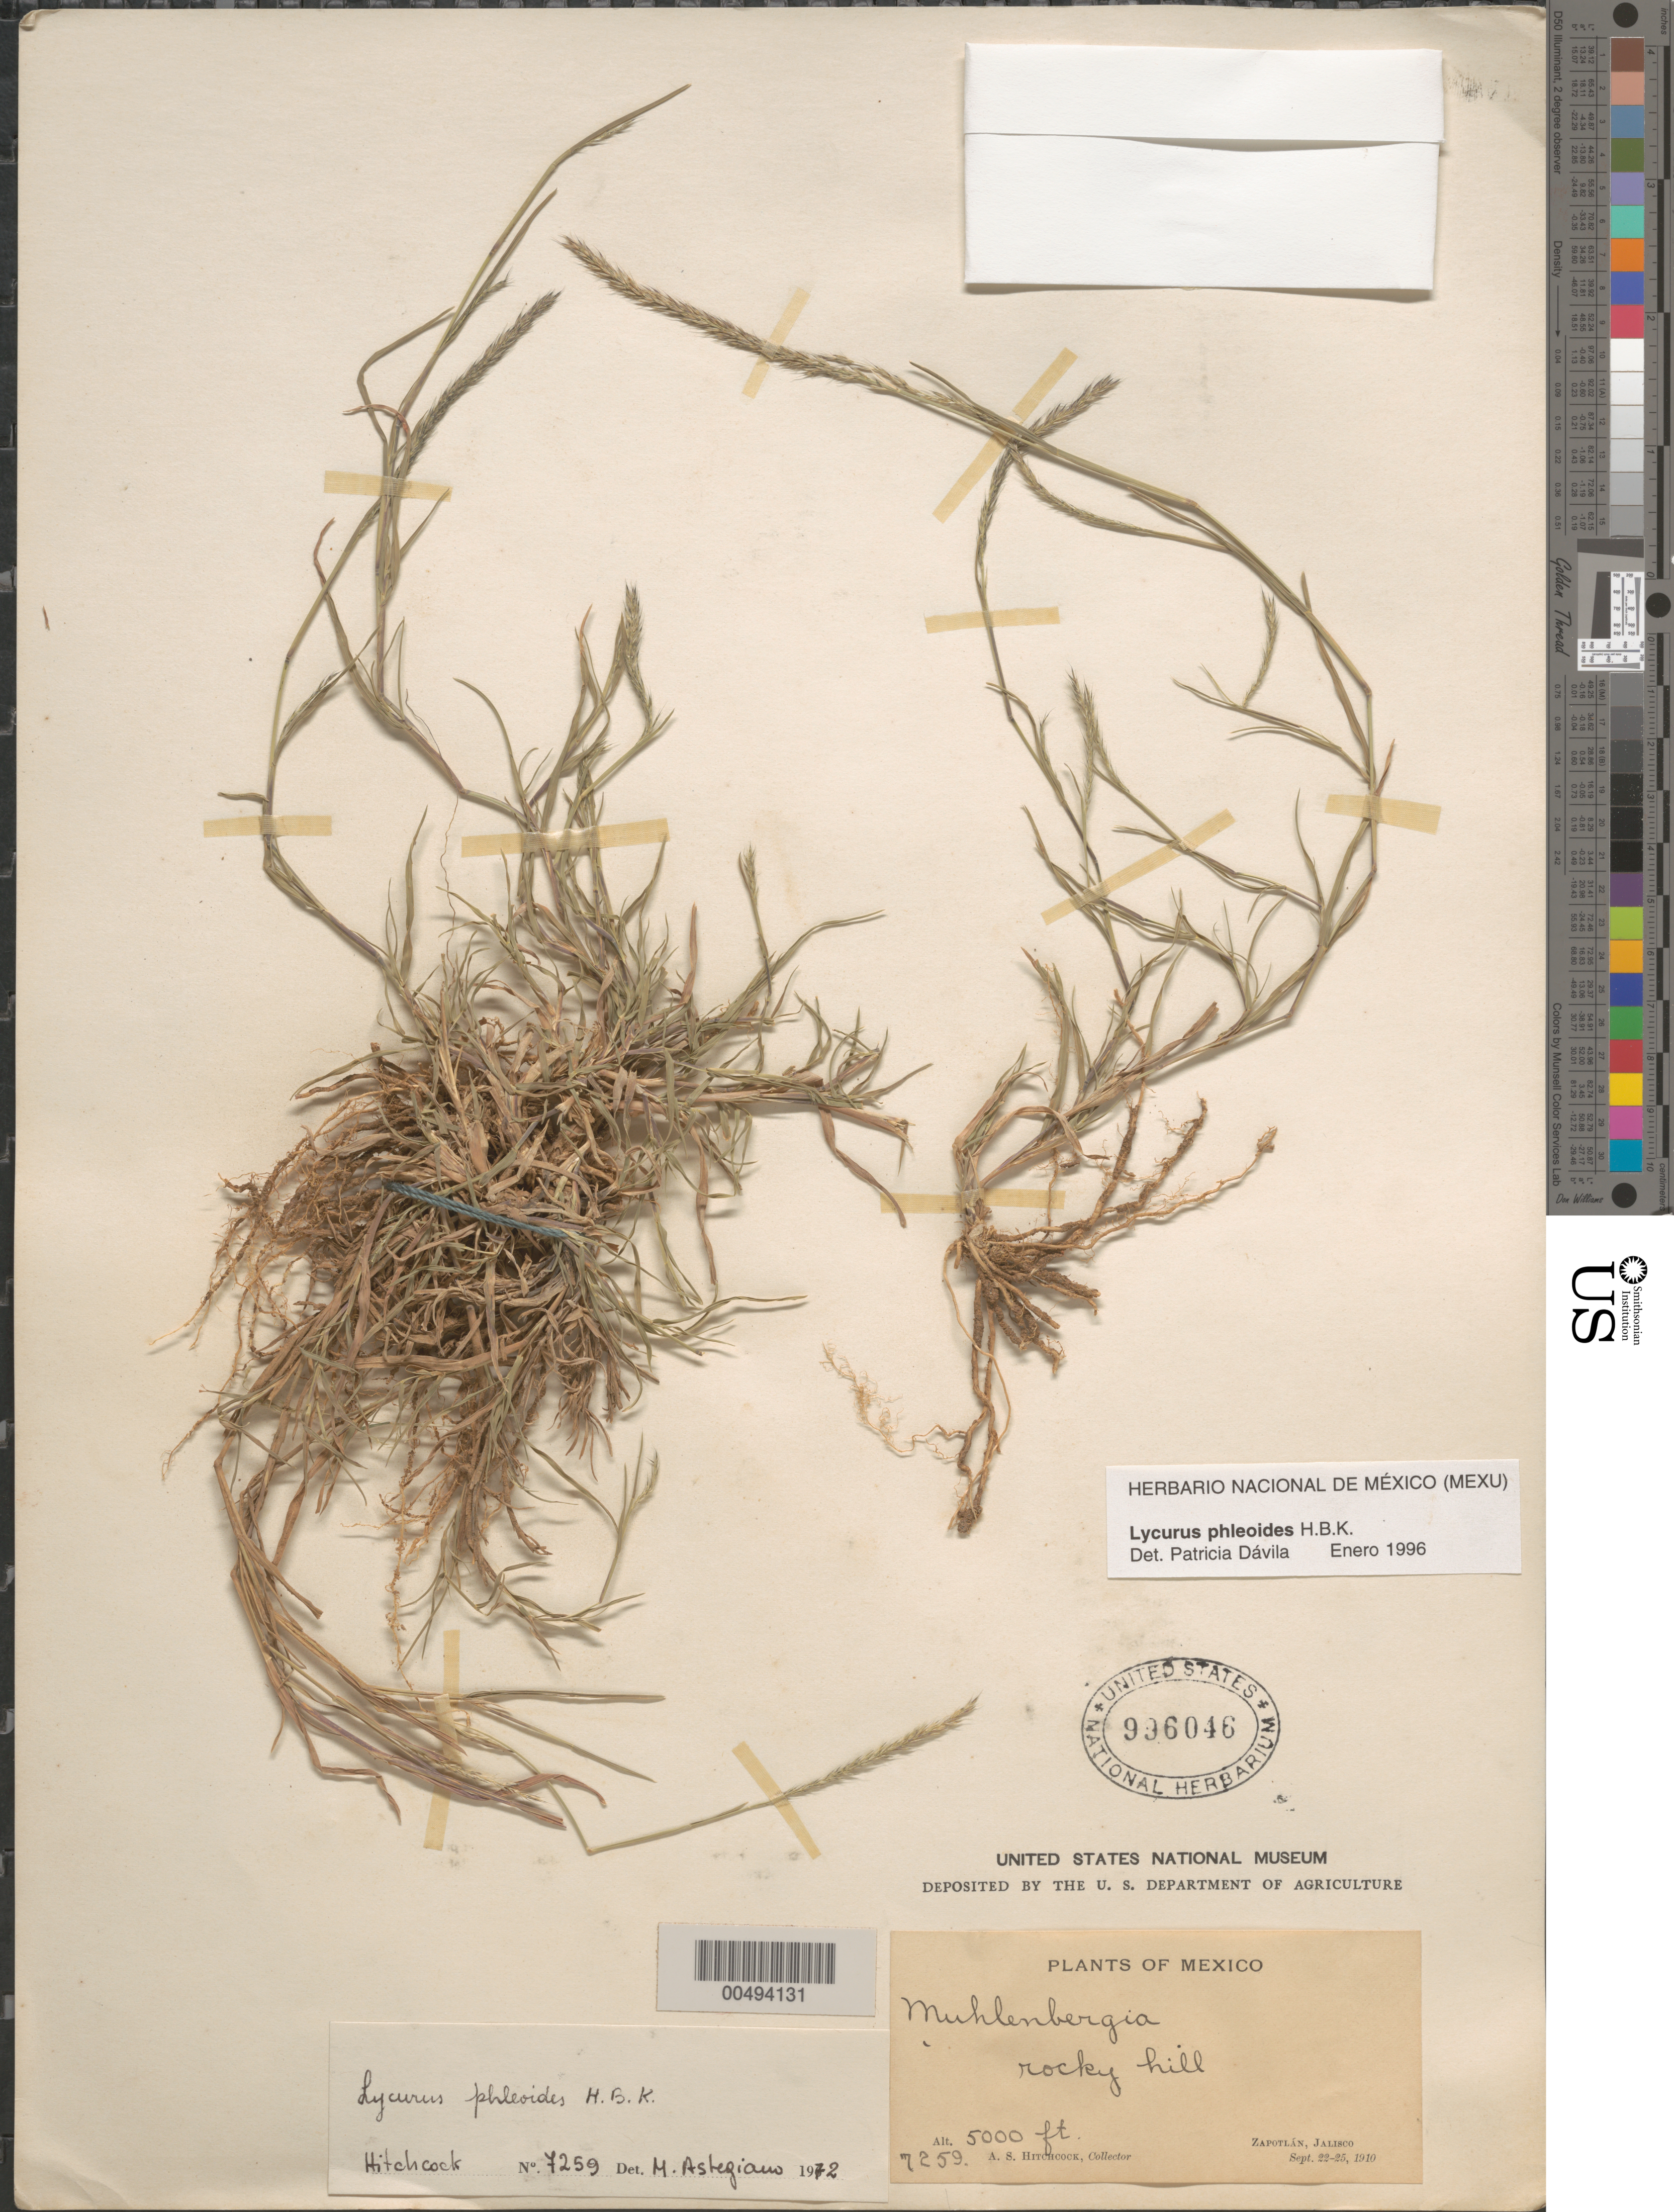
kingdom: Plantae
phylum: Tracheophyta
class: Liliopsida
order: Poales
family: Poaceae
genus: Lycurus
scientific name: Lycurus phleoides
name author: Kunth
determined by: Dávila, P. D.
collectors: A. S. Hitchcock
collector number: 7259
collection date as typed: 22 Sep 1910 to 25 Sep 1910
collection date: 1910-09-22/1910-09-25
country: Mexico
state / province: Jalisco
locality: Zapotlán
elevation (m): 1524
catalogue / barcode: US 996046